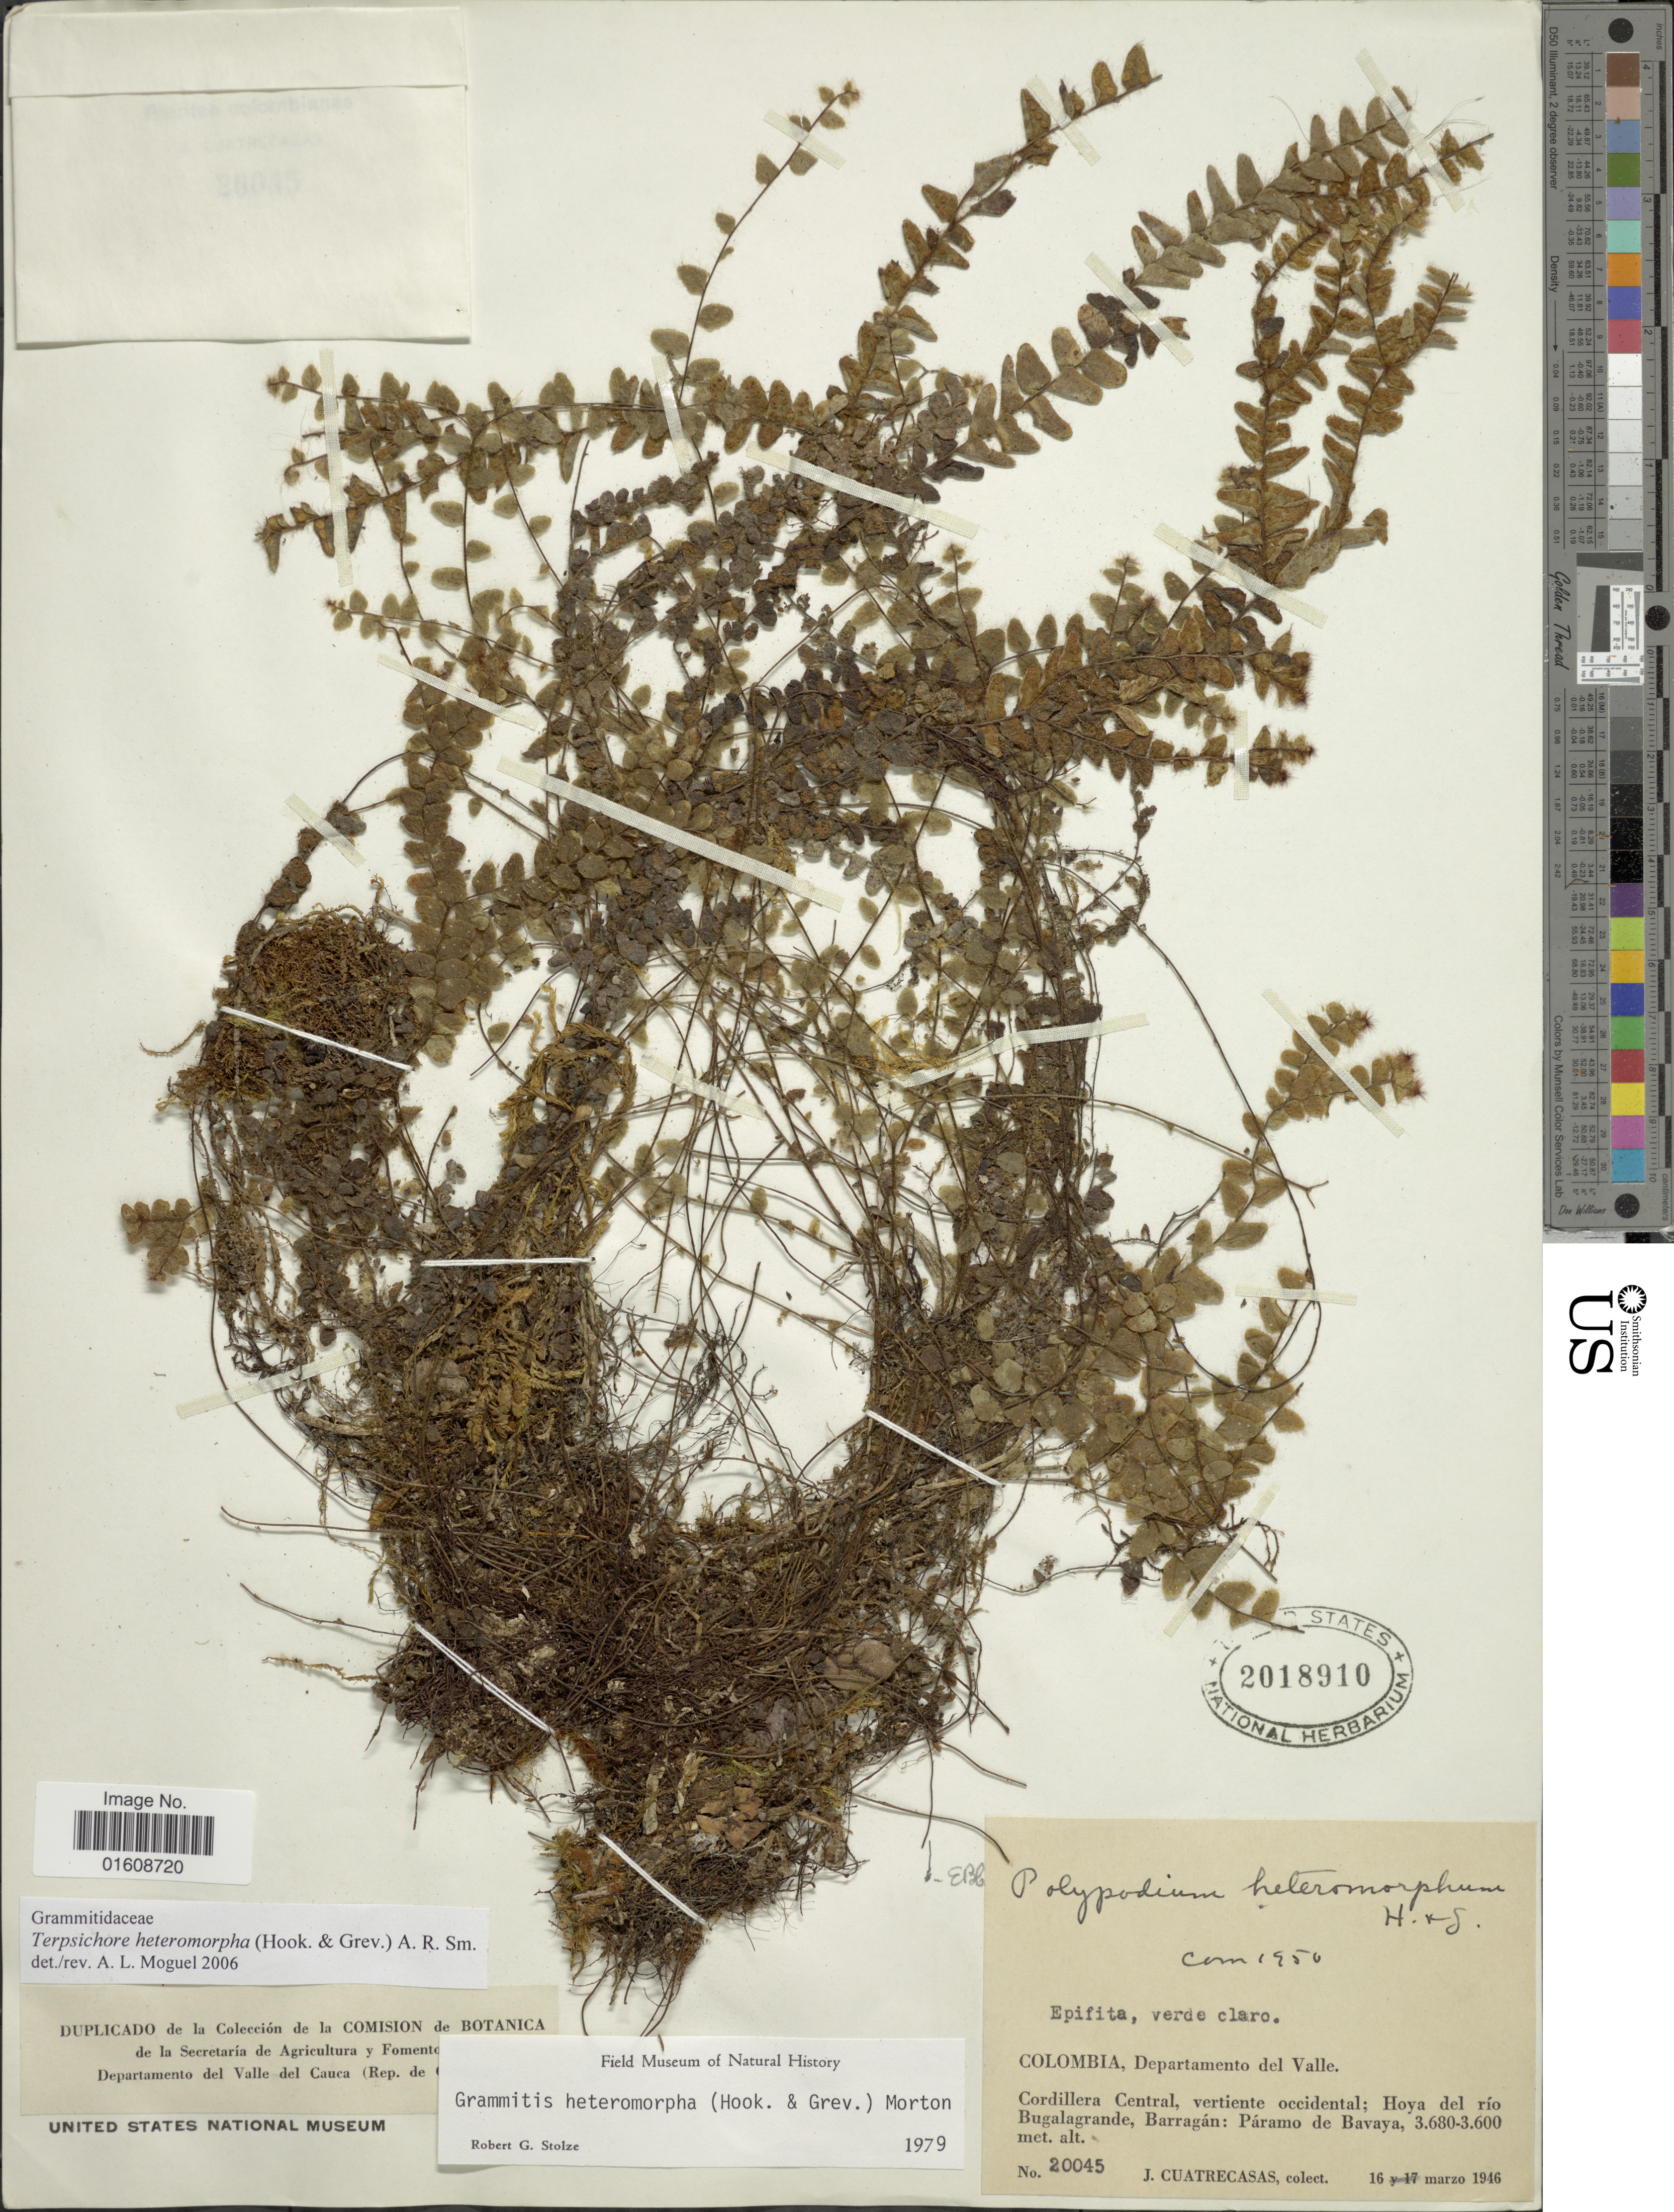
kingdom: Plantae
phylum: Tracheophyta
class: Polypodiopsida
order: Polypodiales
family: Polypodiaceae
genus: Alansmia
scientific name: Alansmia heteromorpha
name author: (Hook. & Grev.) Moguel & M. Kessler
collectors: J. Cuatrecasas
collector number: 20045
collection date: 1946-03-16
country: Colombia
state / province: Valle del Cauca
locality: Departamento del Valle. Cordillera Central, vertiente occidental; Hoya del río Bugalagrande, Barragán: Páramo de Bavaya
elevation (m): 3600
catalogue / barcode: US 2018910